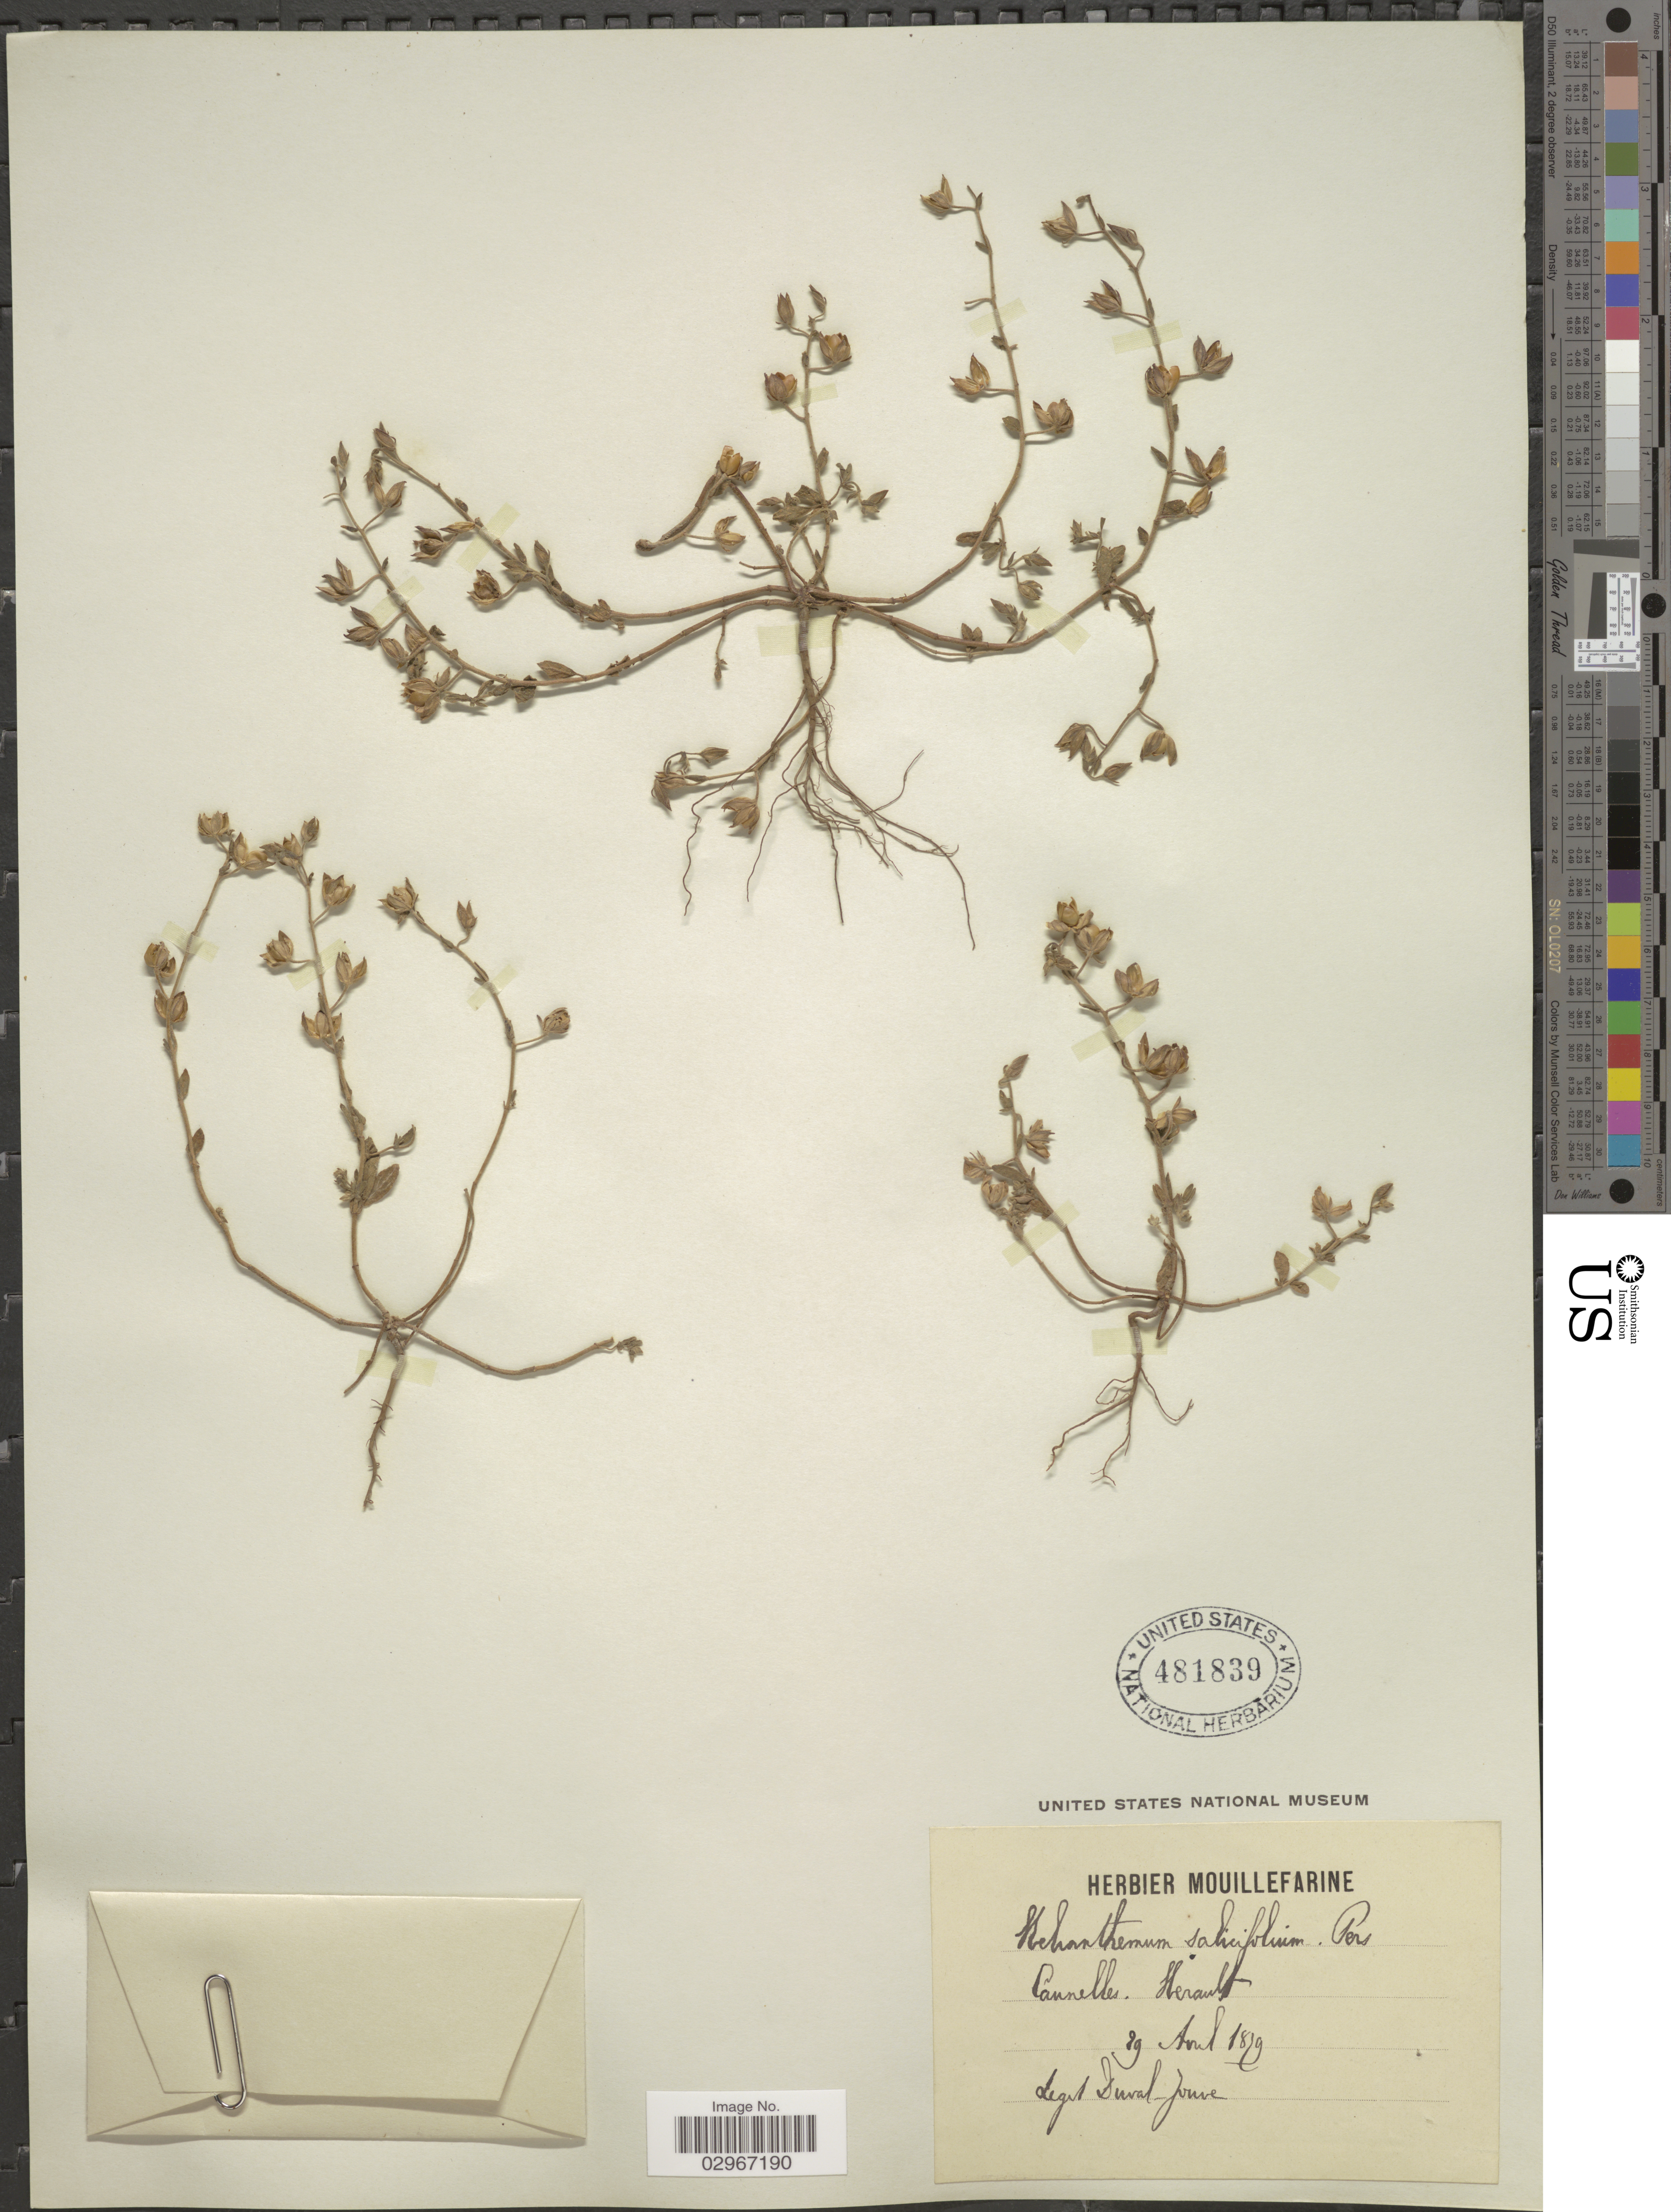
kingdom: Plantae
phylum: Tracheophyta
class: Magnoliopsida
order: Malvales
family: Cistaceae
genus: Helianthemum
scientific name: Helianthemum salicifolium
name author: (L.) Mill.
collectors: Duval-Jouve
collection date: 1879-08-29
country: France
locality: Cannelles, Herault.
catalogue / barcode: US 481839